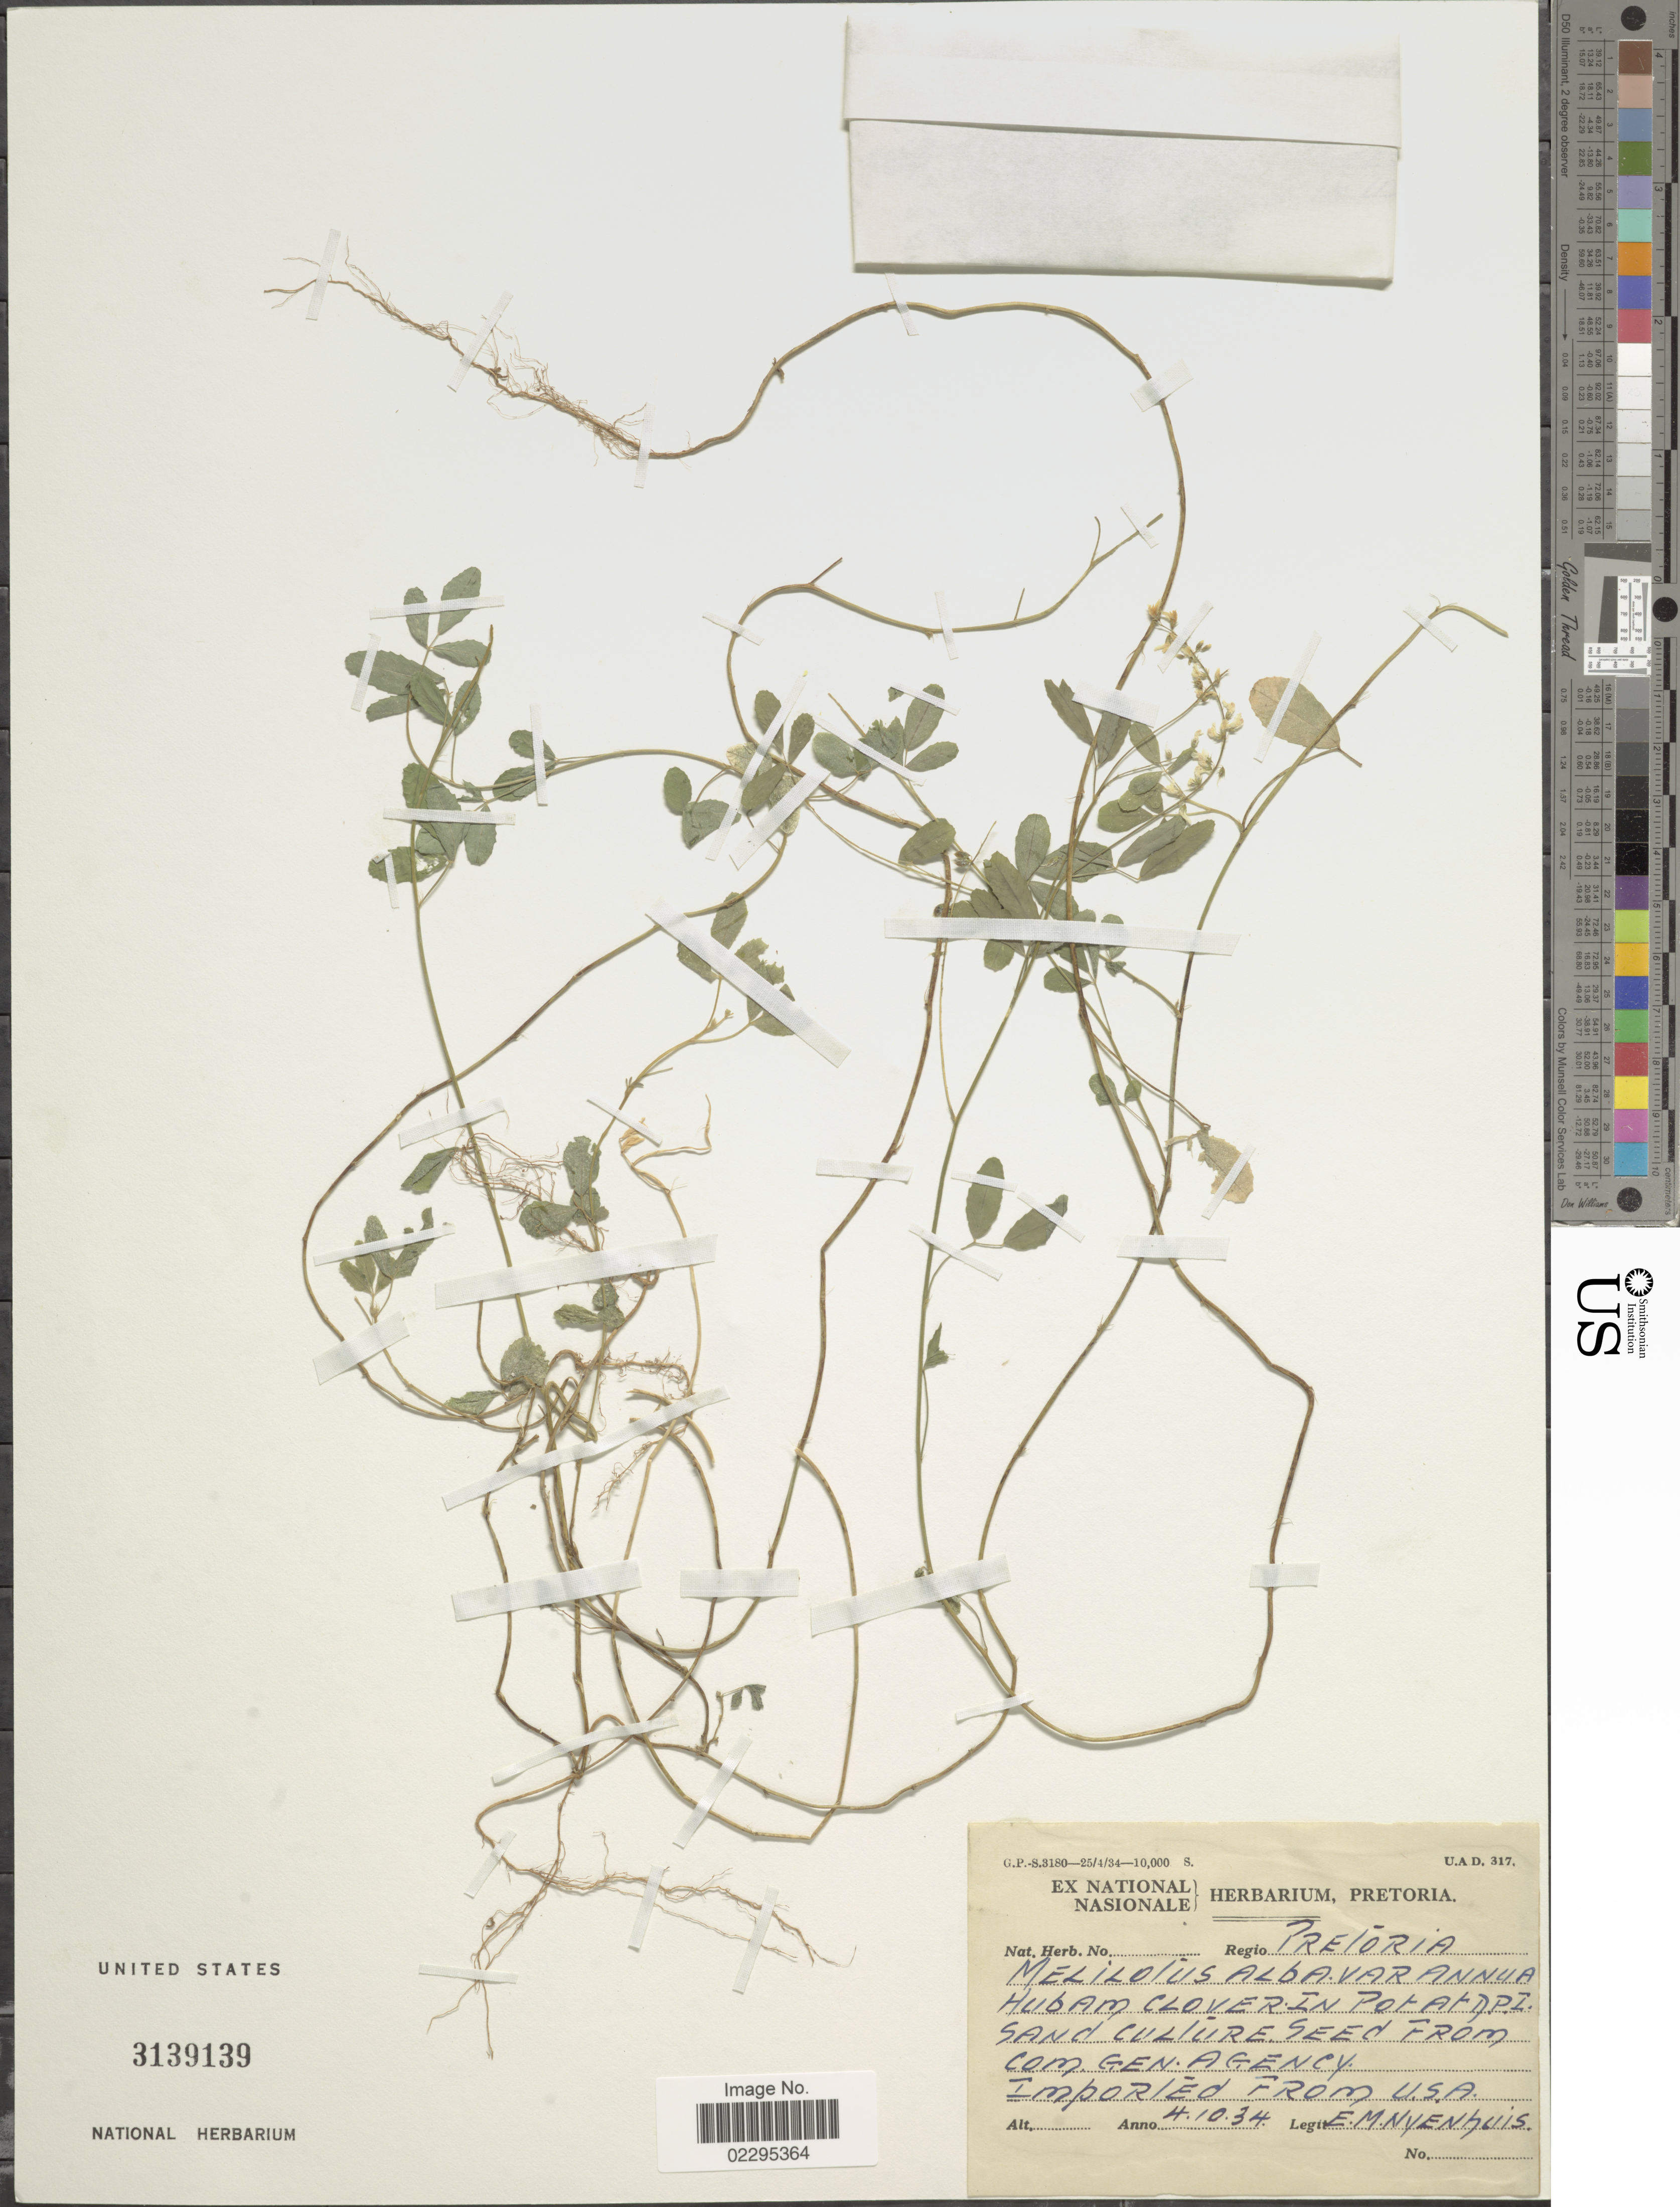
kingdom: Plantae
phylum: Tracheophyta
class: Magnoliopsida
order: Fabales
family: Fabaceae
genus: Melilotus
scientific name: Melilotus albus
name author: Medik.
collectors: E. Nyenhuis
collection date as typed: Transcribed d/m/y: 4/10/34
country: South Africa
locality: Pretoria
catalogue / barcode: US 3139139